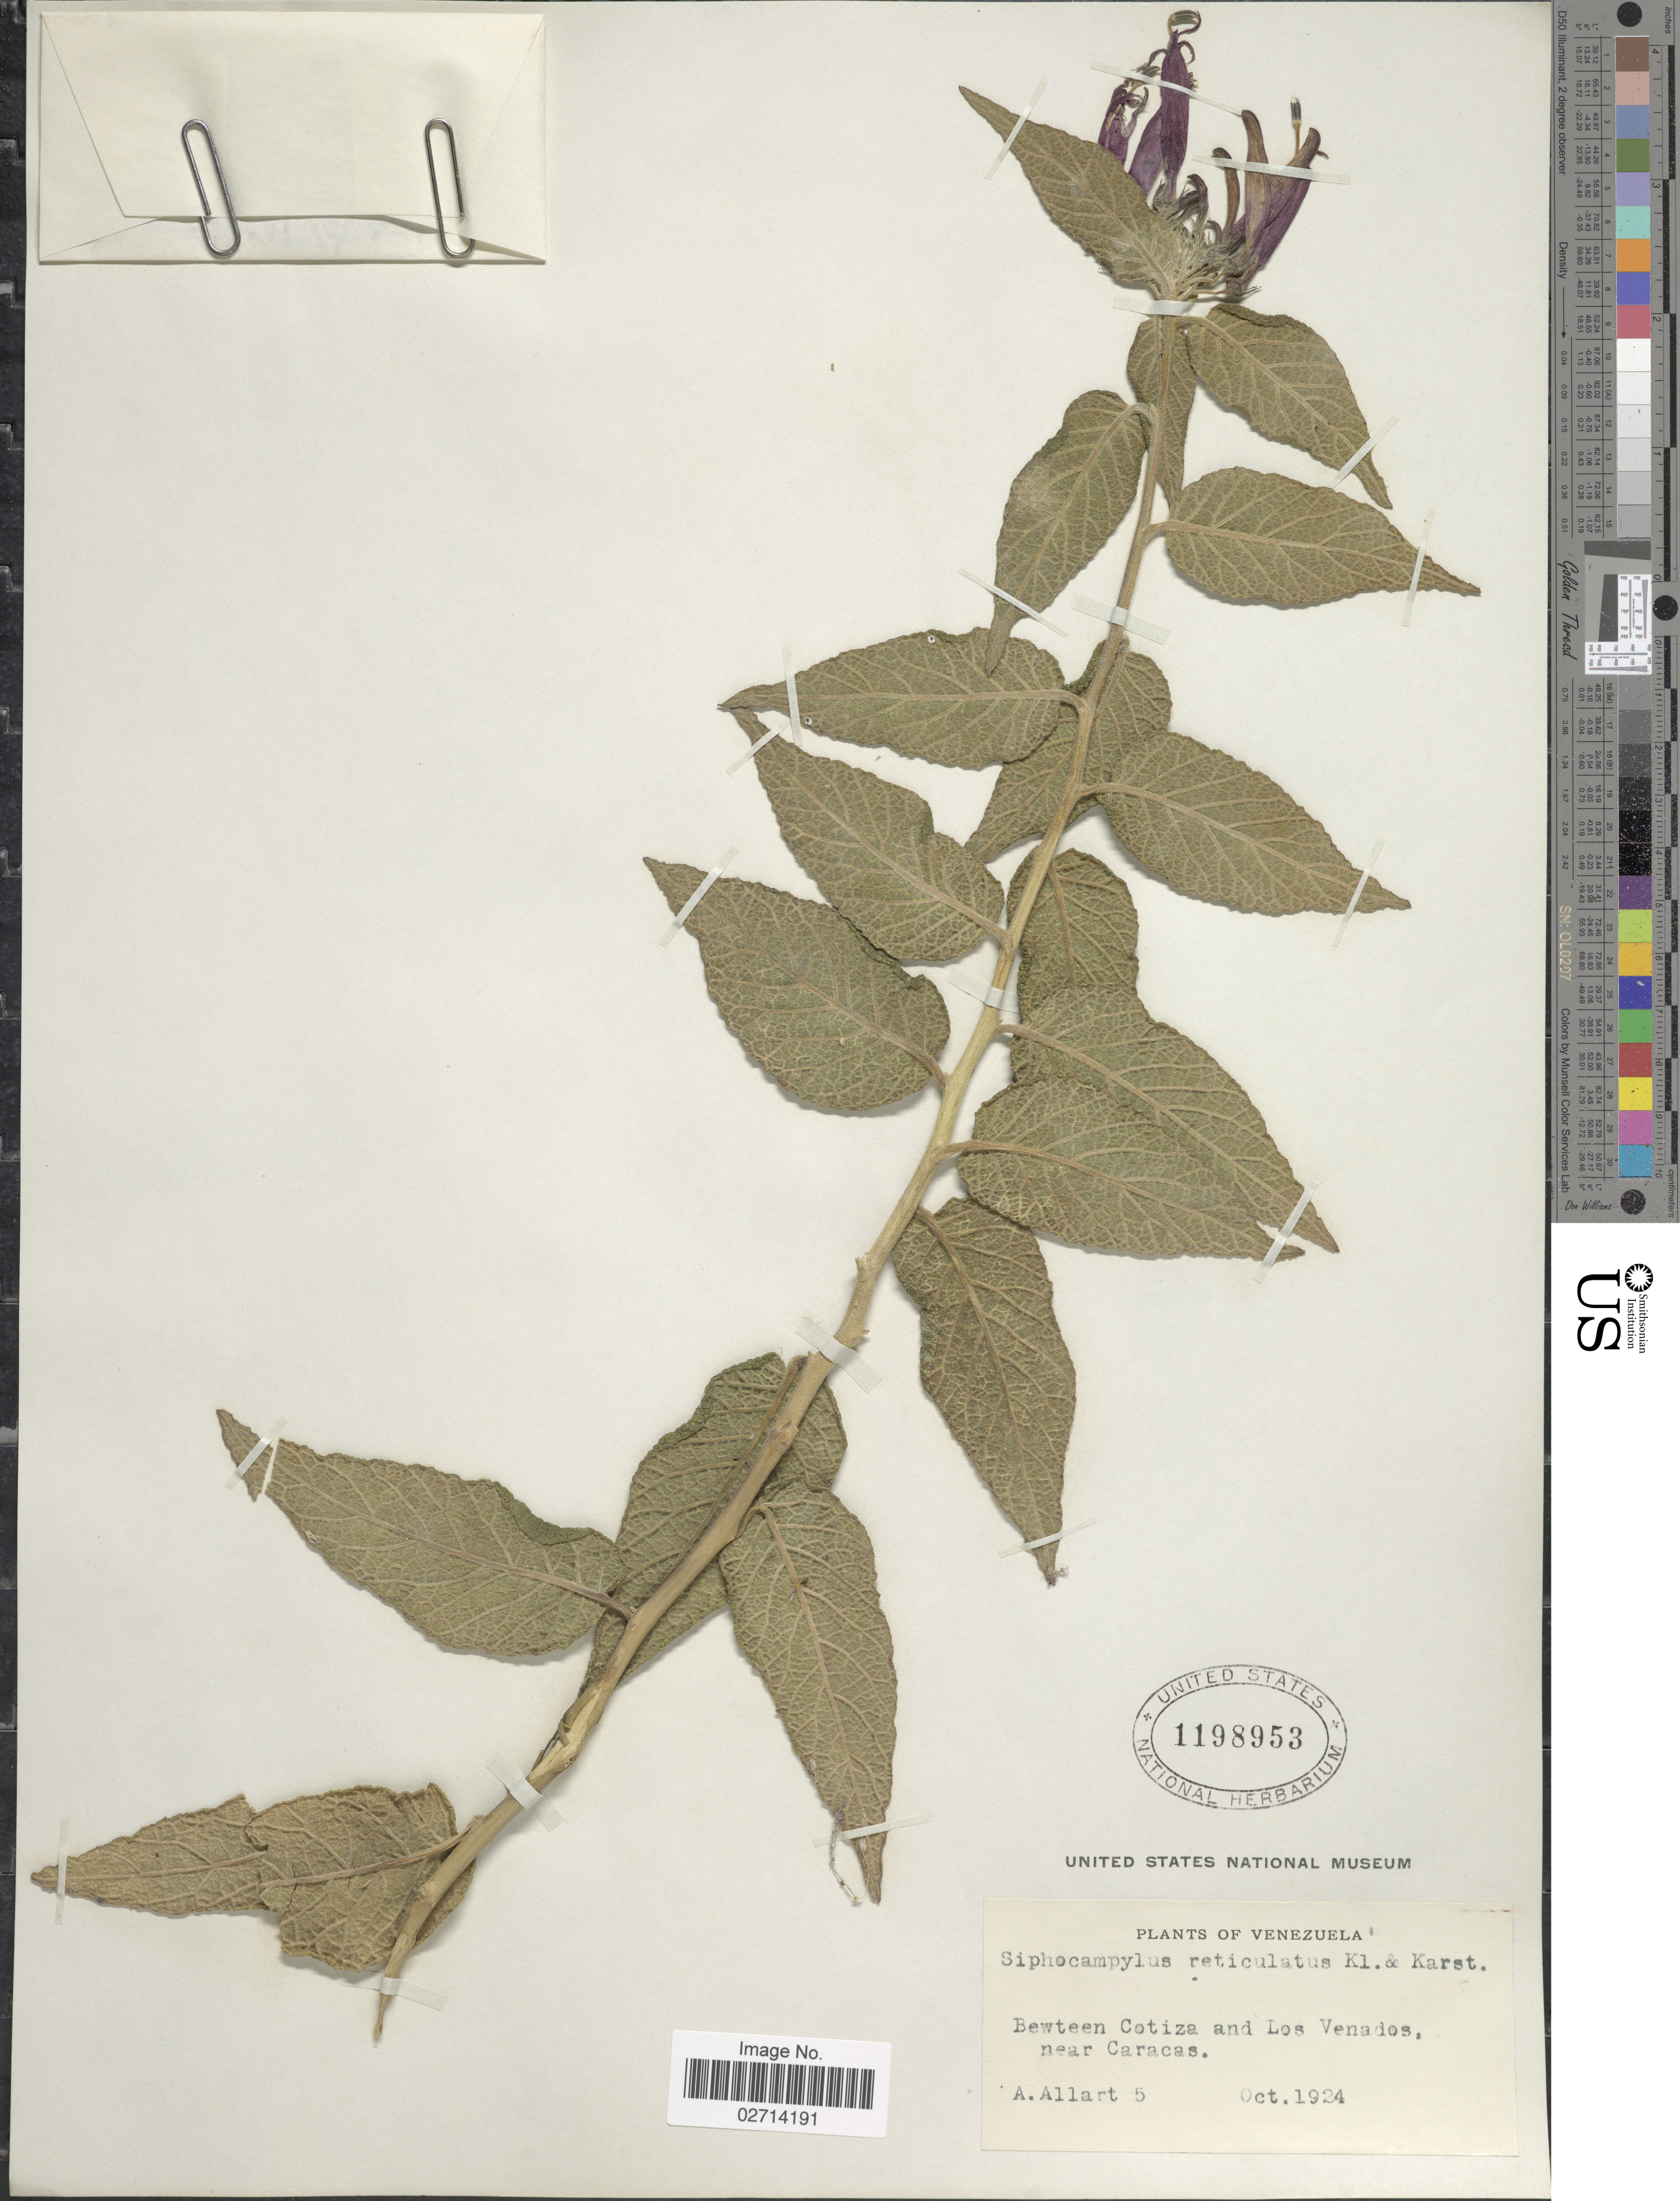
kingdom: Plantae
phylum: Tracheophyta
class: Magnoliopsida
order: Asterales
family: Campanulaceae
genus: Siphocampylus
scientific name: Siphocampylus reticulatus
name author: (Willd. ex Schult. & Roem.) Klotzsch & H. Karst. ex Vatke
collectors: A. Allart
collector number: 5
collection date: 1924-10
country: Venezuela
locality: Between Cotiza and Los Venados, near Caracas.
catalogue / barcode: US 1198953